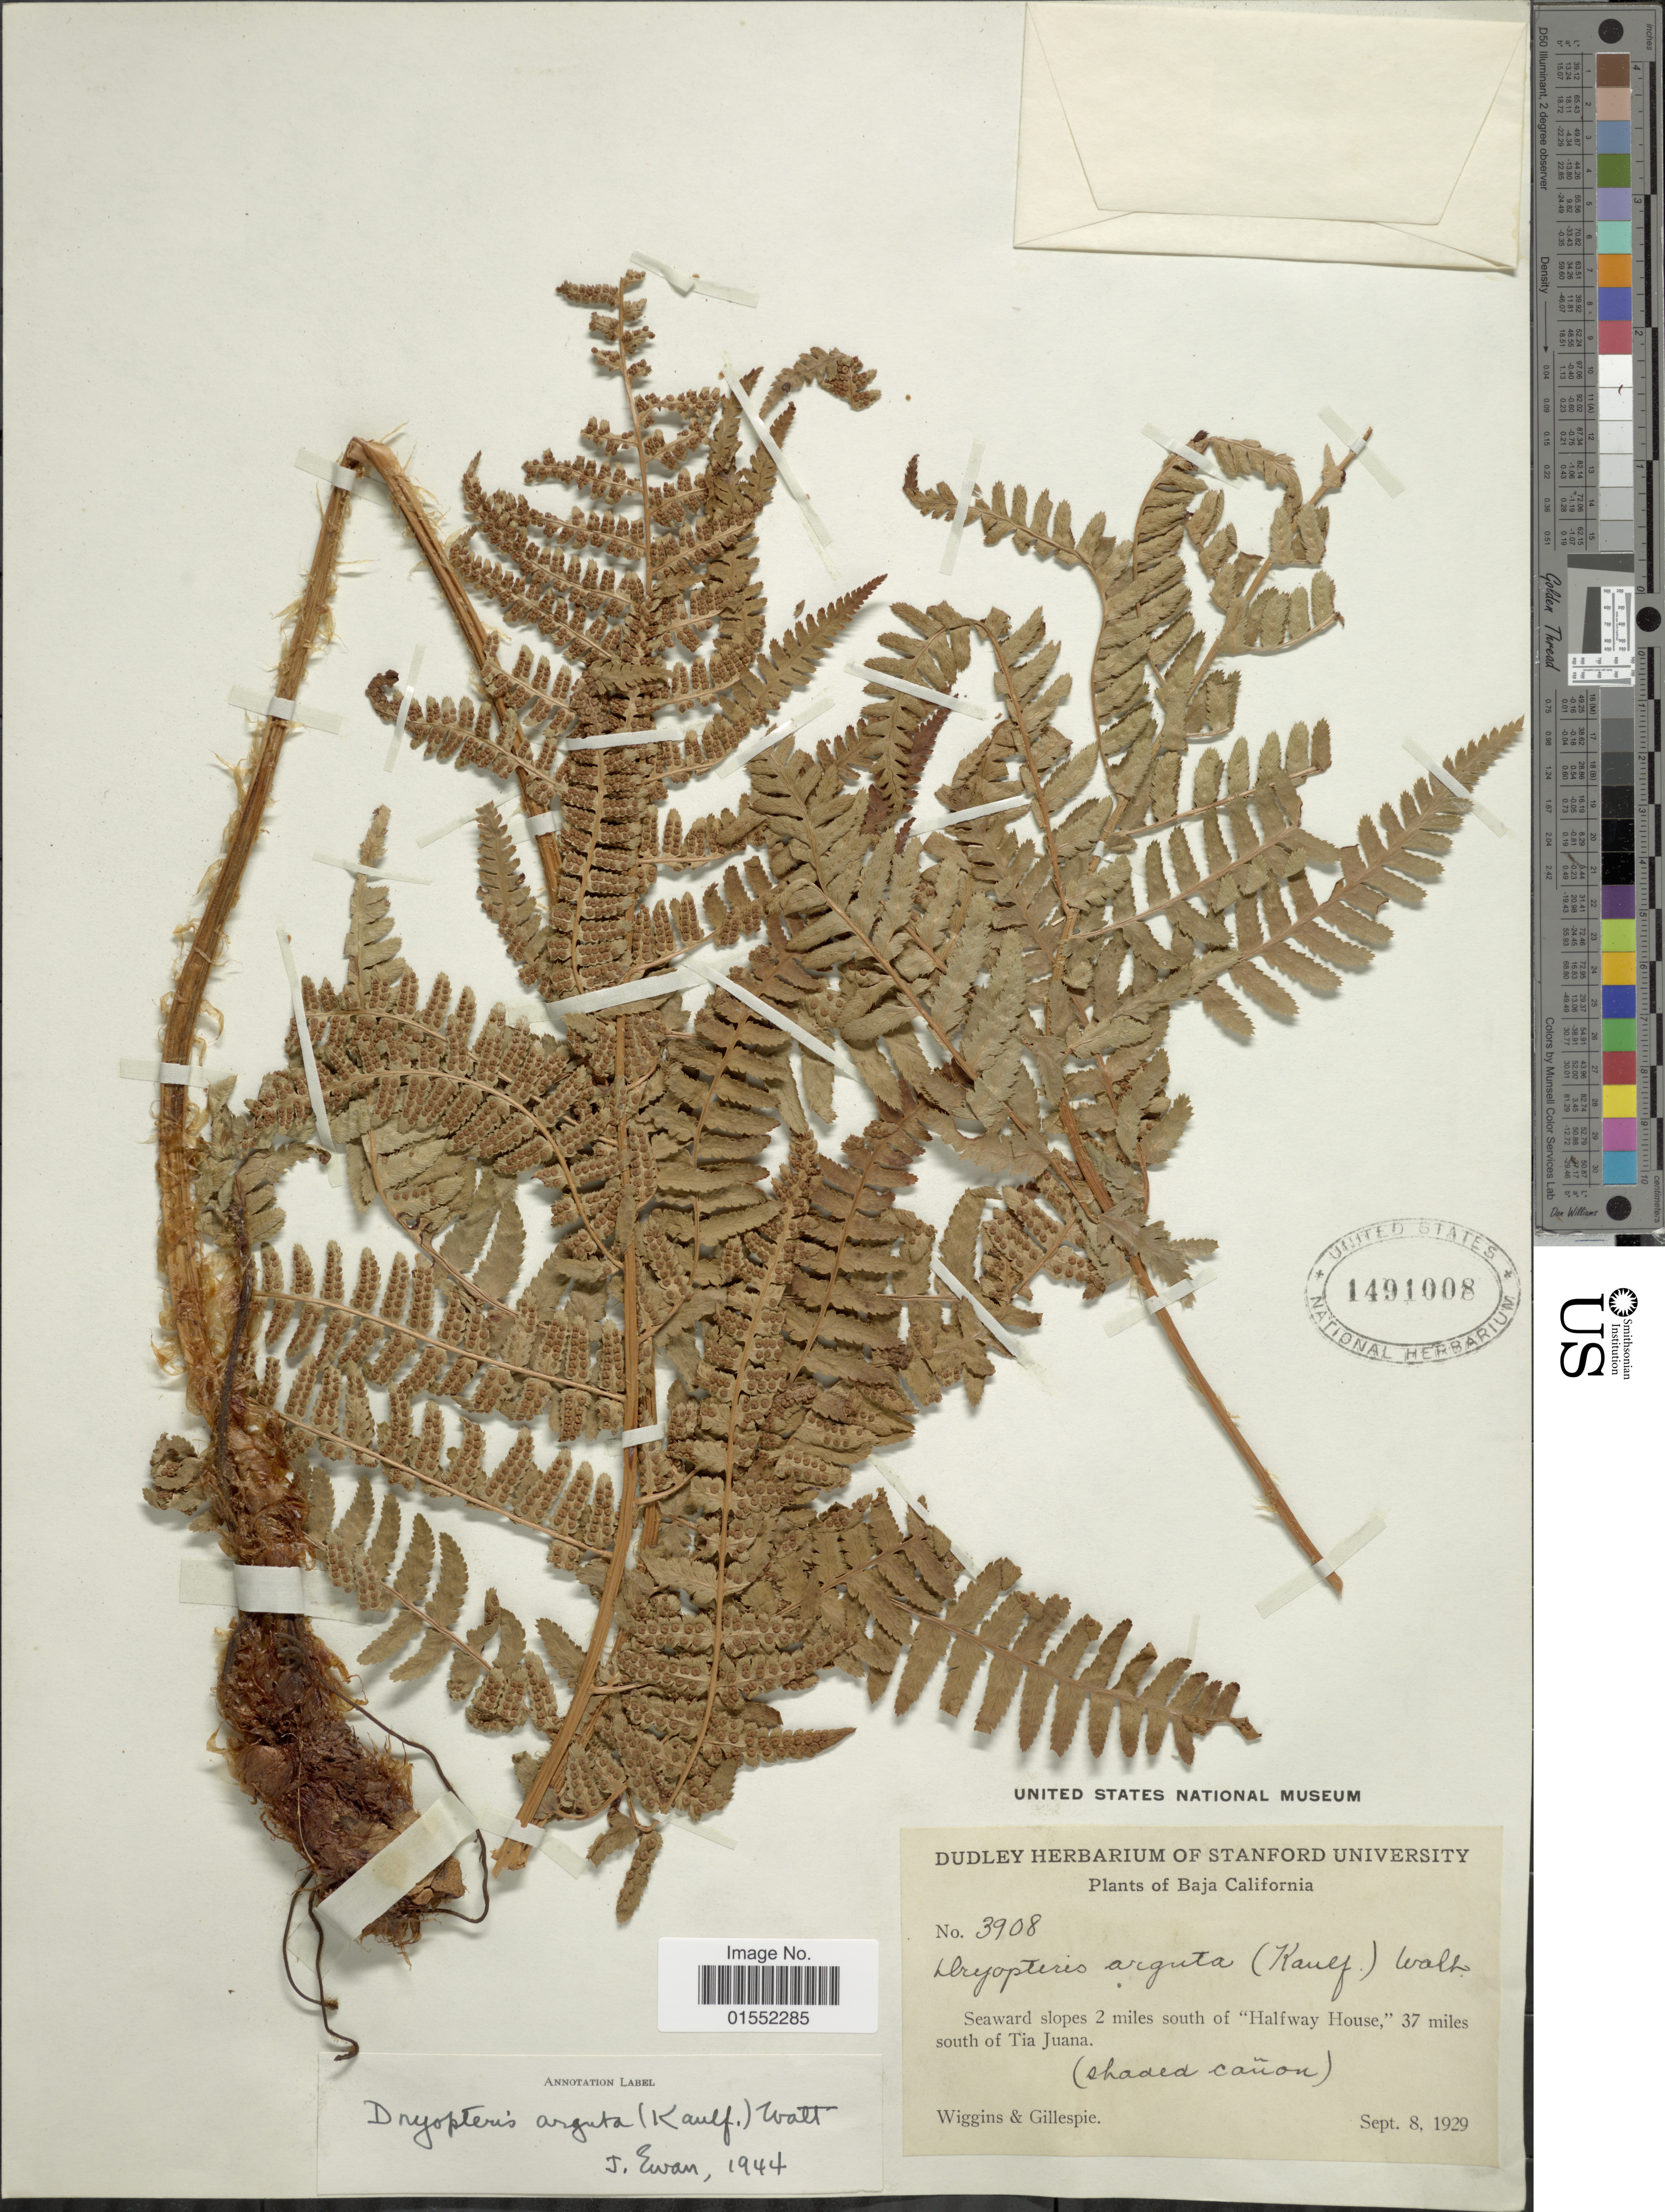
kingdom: Plantae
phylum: Tracheophyta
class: Polypodiopsida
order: Polypodiales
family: Dryopteridaceae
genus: Dryopteris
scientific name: Dryopteris arguta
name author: (Kaulf.) Maxon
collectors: -- Wiggins & -- Gillespie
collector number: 3908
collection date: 1929-09-08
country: Mexico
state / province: Baja California Norte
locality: Seaward slopes 2 miles south of "Halfway House," 37 miles south of Tia Juana (shaded canñon)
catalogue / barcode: US 1491008